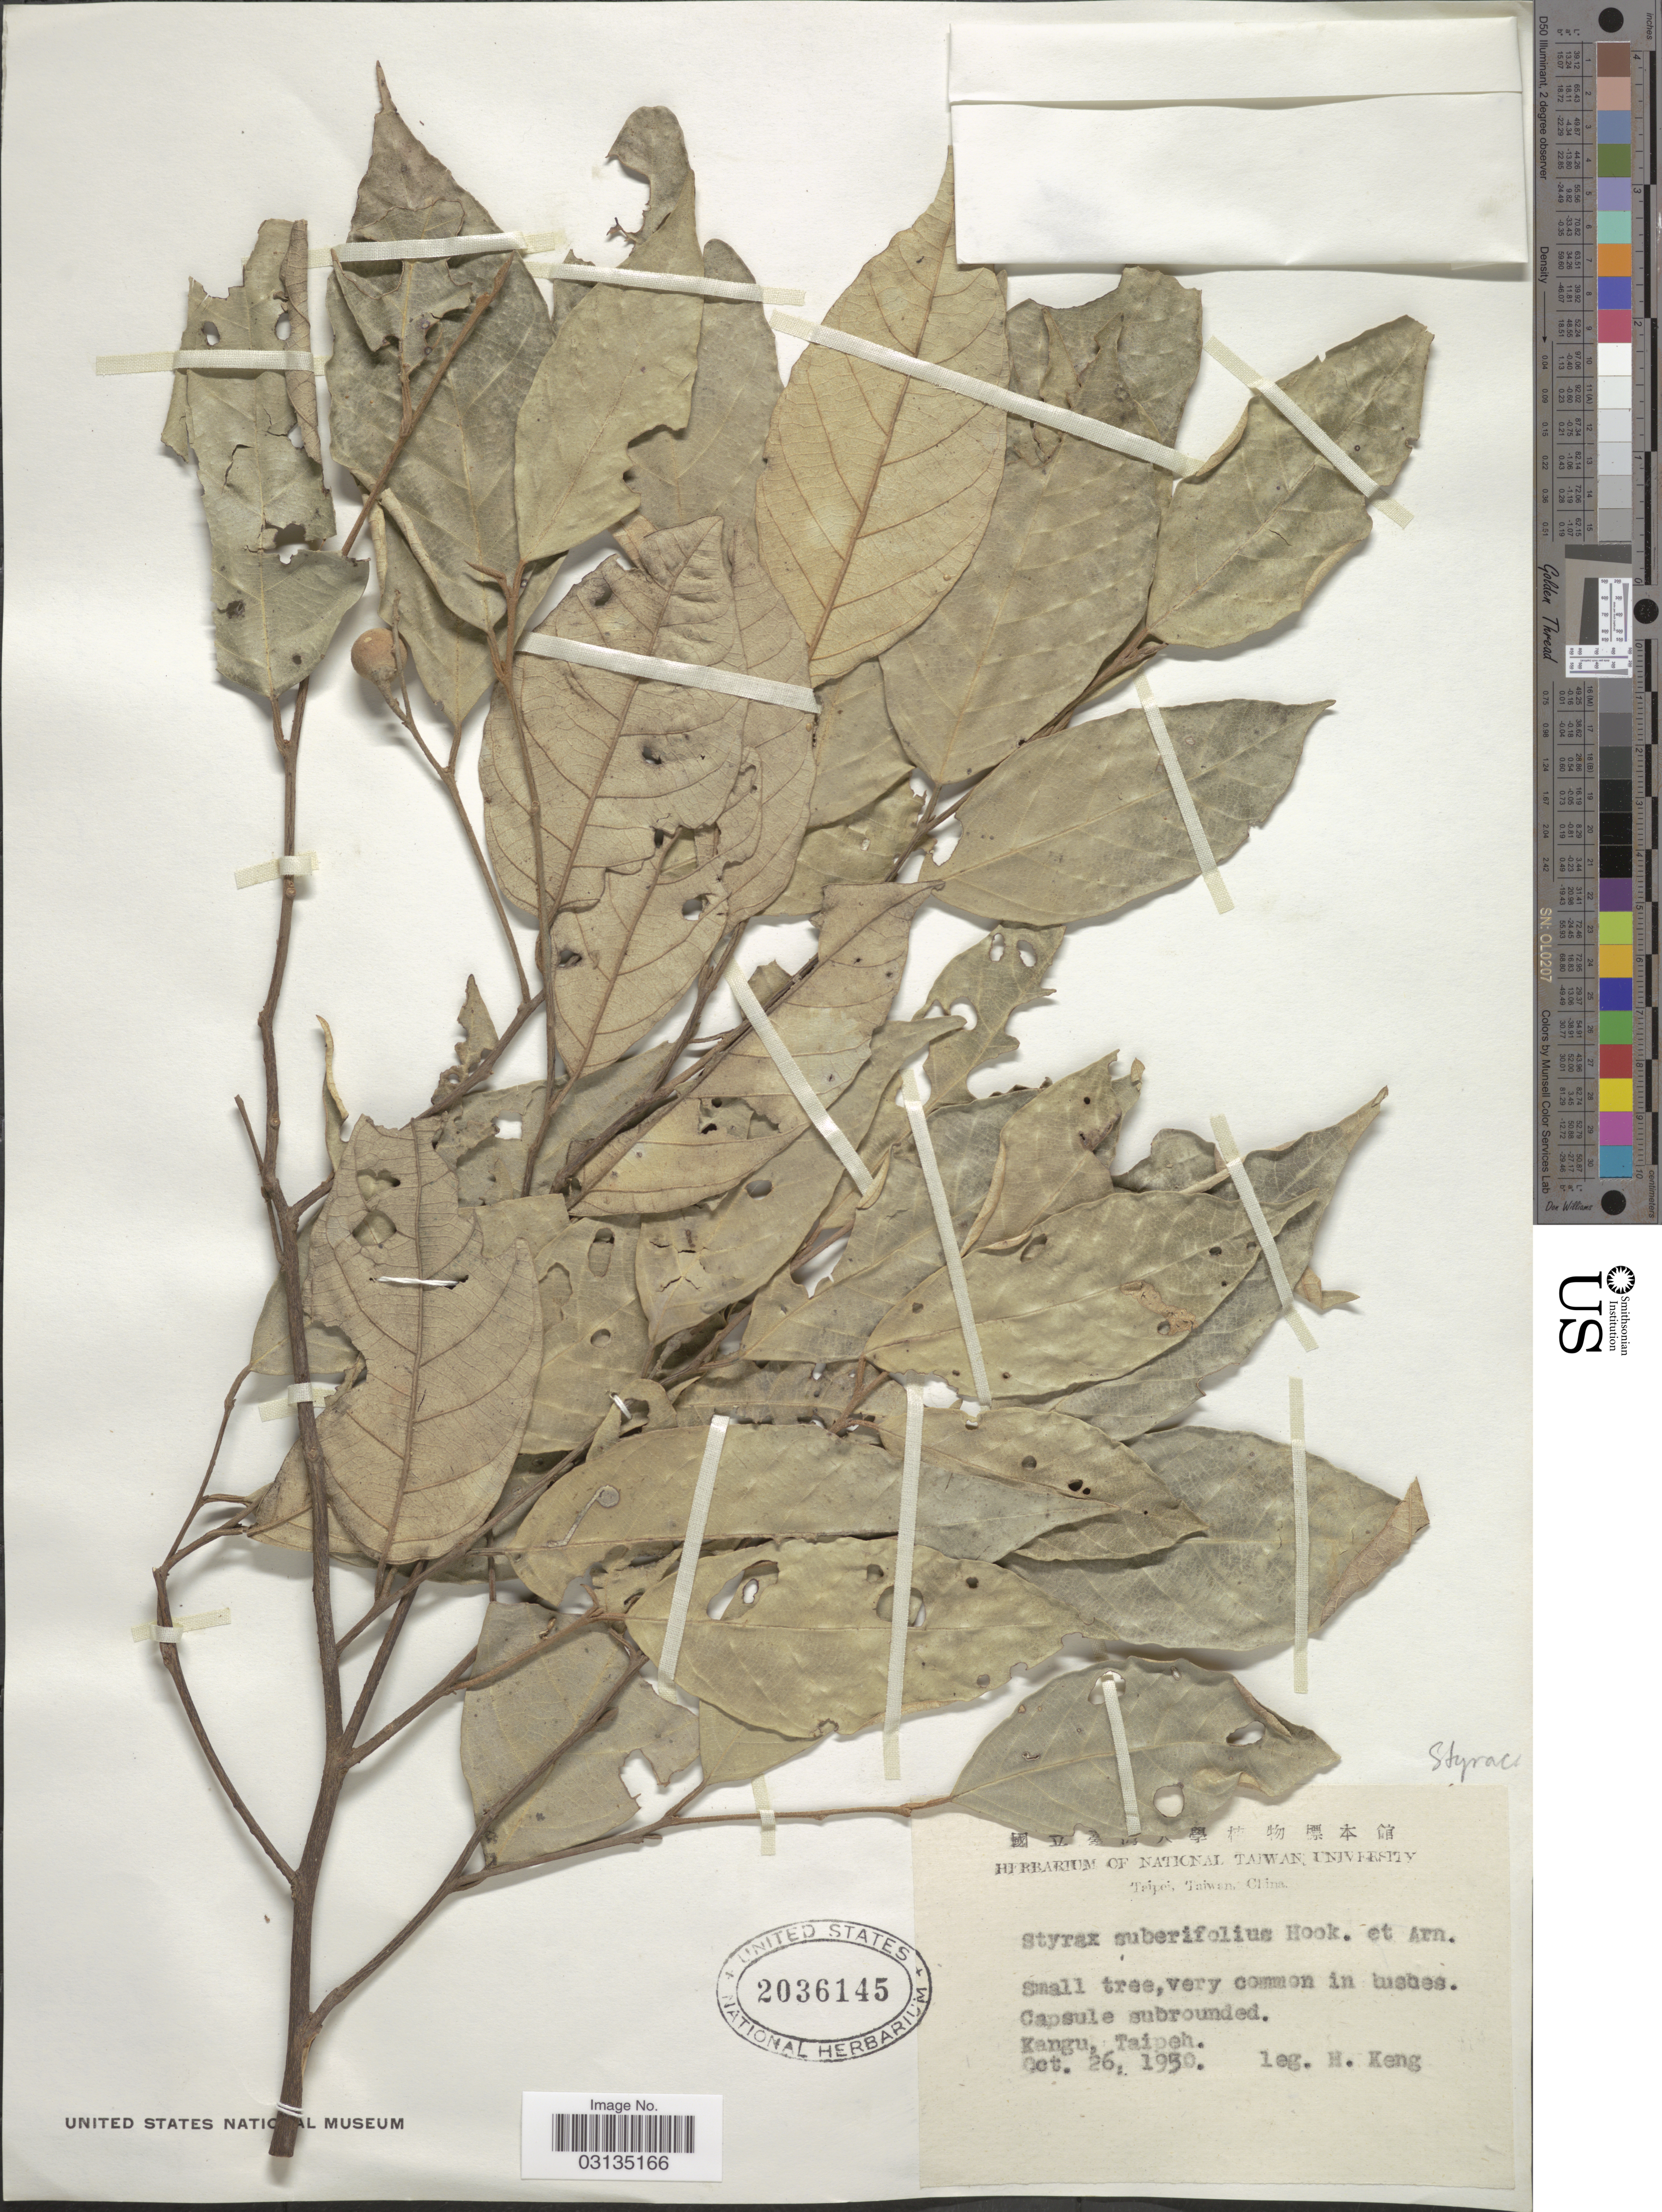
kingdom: Plantae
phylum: Tracheophyta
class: Magnoliopsida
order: Ericales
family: Styracaceae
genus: Styrax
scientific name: Styrax suberifolius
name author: Hook. & Arn.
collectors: H. Keng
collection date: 1950-10-26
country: Taiwan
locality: Kangu, Taipeh.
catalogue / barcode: US 2036145